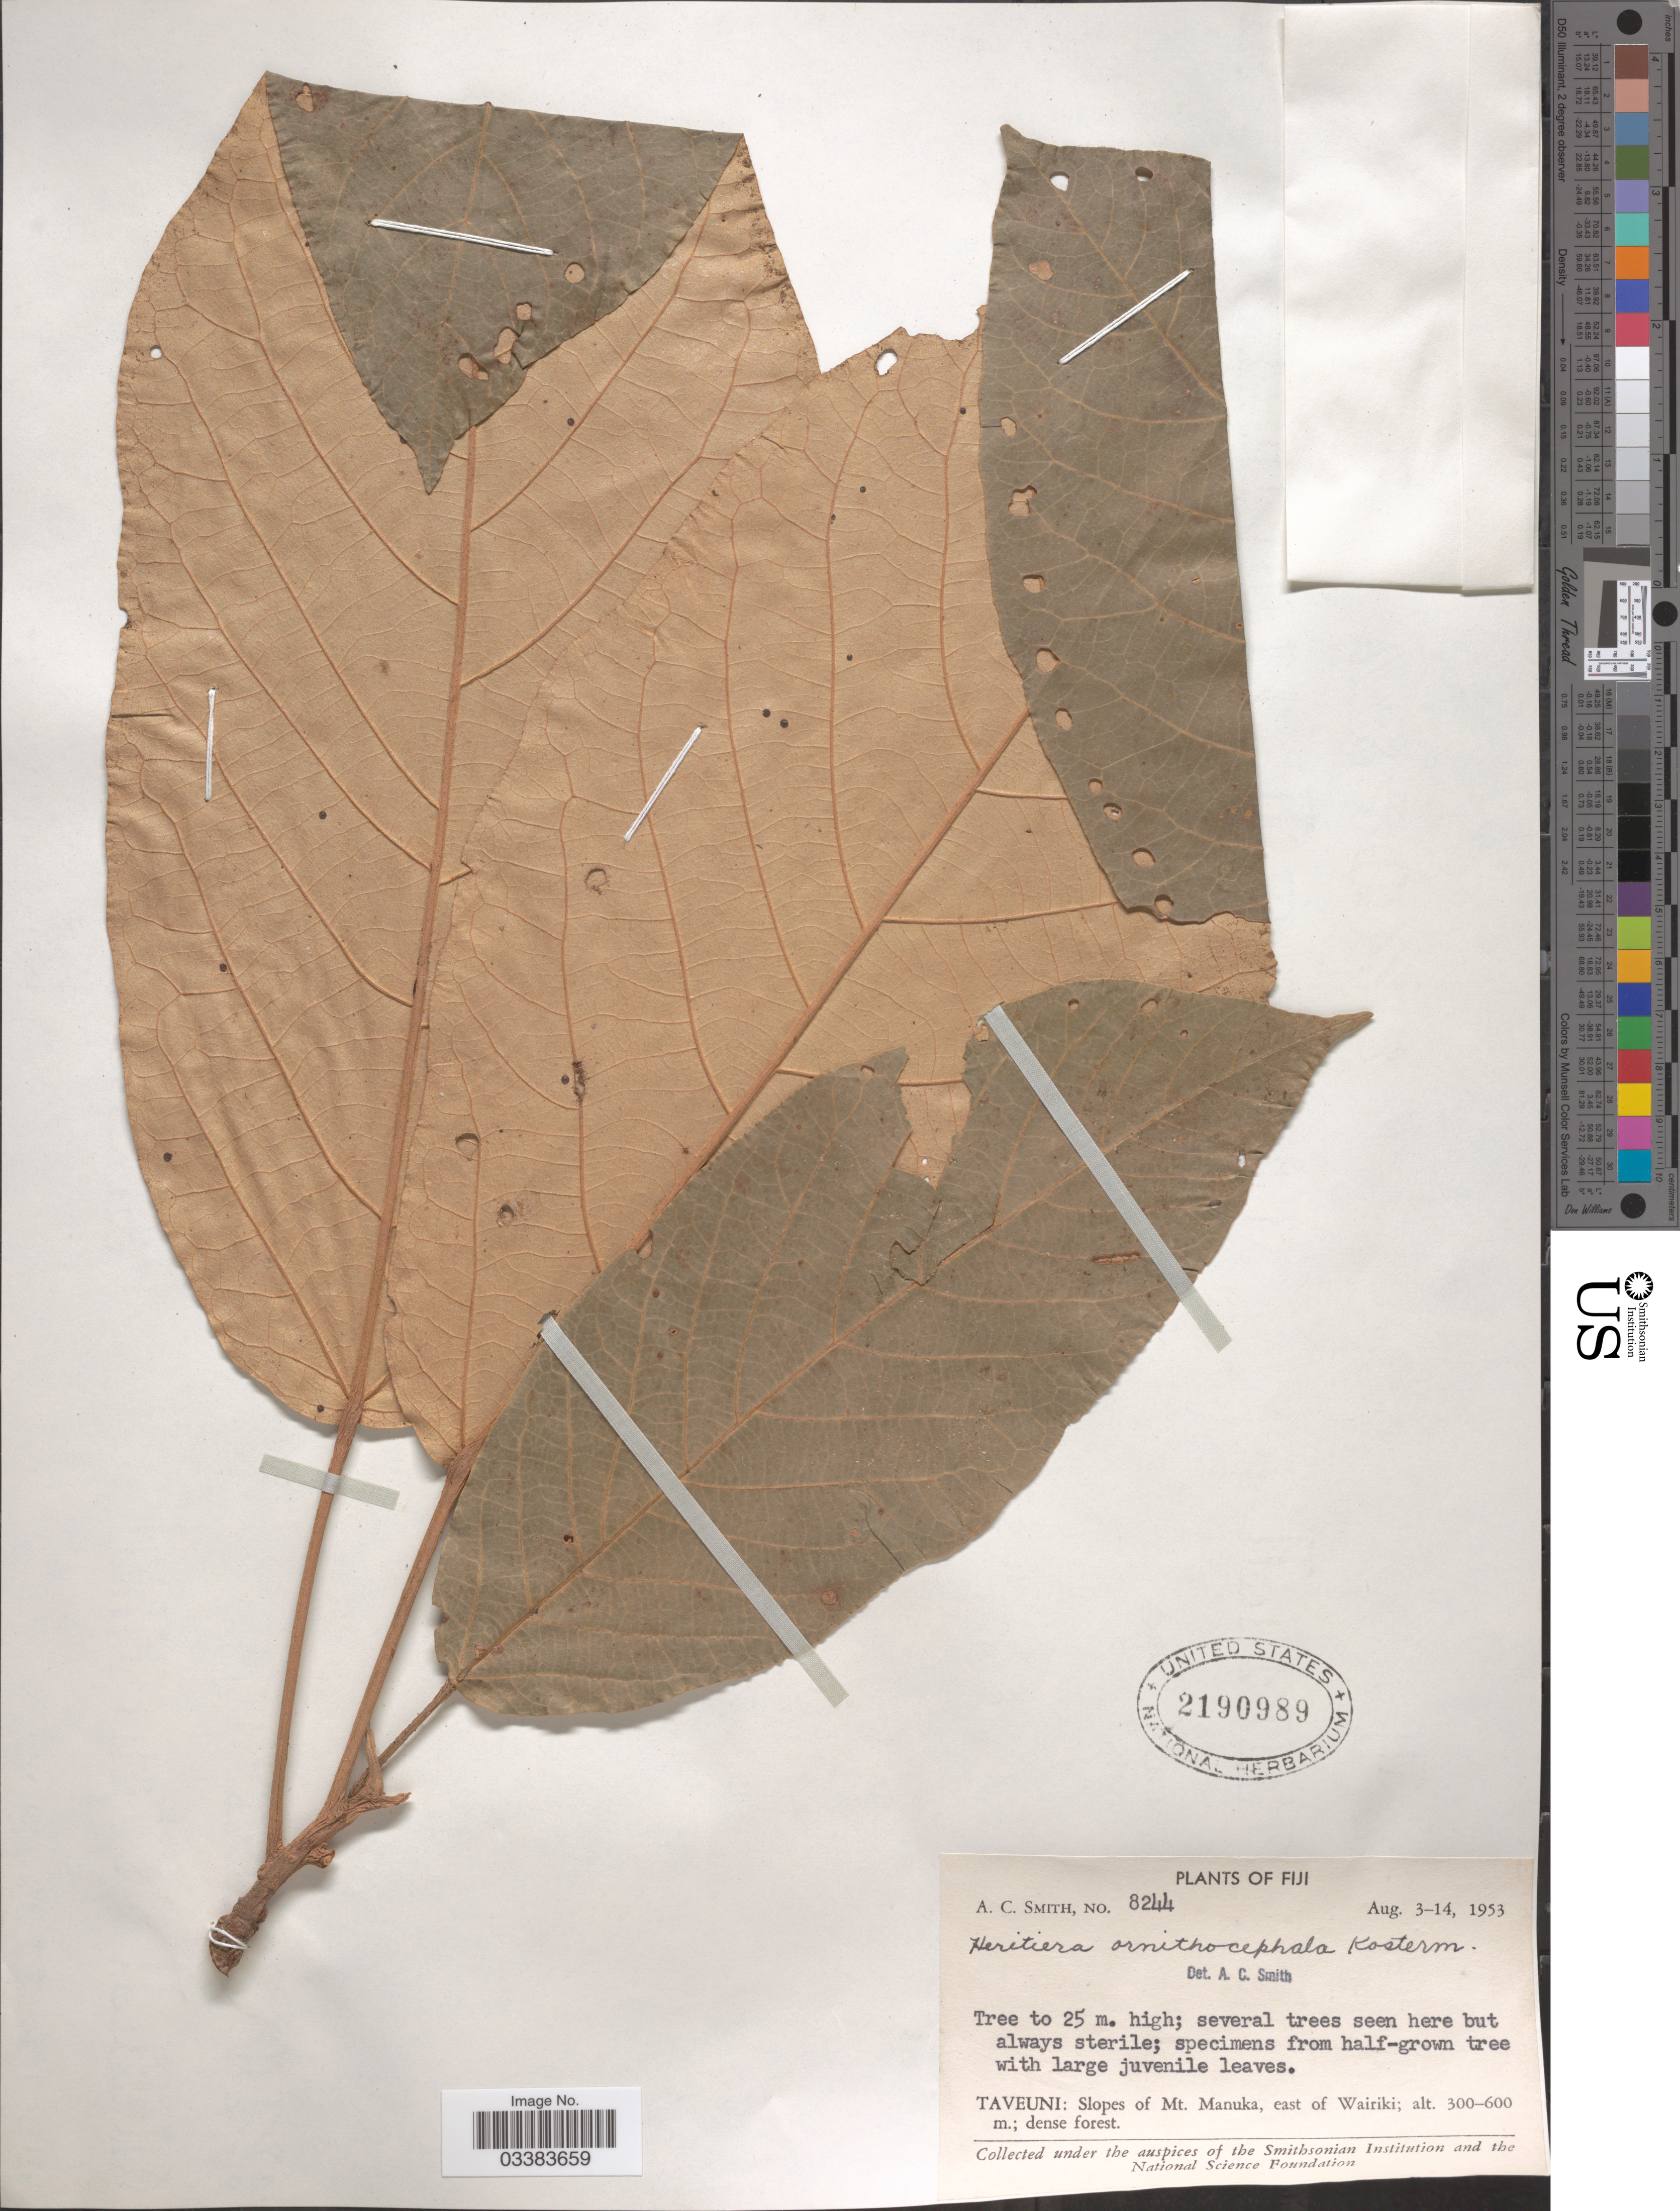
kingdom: Plantae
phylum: Tracheophyta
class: Magnoliopsida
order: Malvales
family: Malvaceae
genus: Heritiera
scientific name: Heritiera ornithocephala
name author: Kosterm.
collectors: A. C. Smith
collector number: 8244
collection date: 1953-08-03/1953-08-14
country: Fiji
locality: Taveuni: Slopes of Mt. Manuka, east of Wairiki.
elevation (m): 300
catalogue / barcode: US 2190989